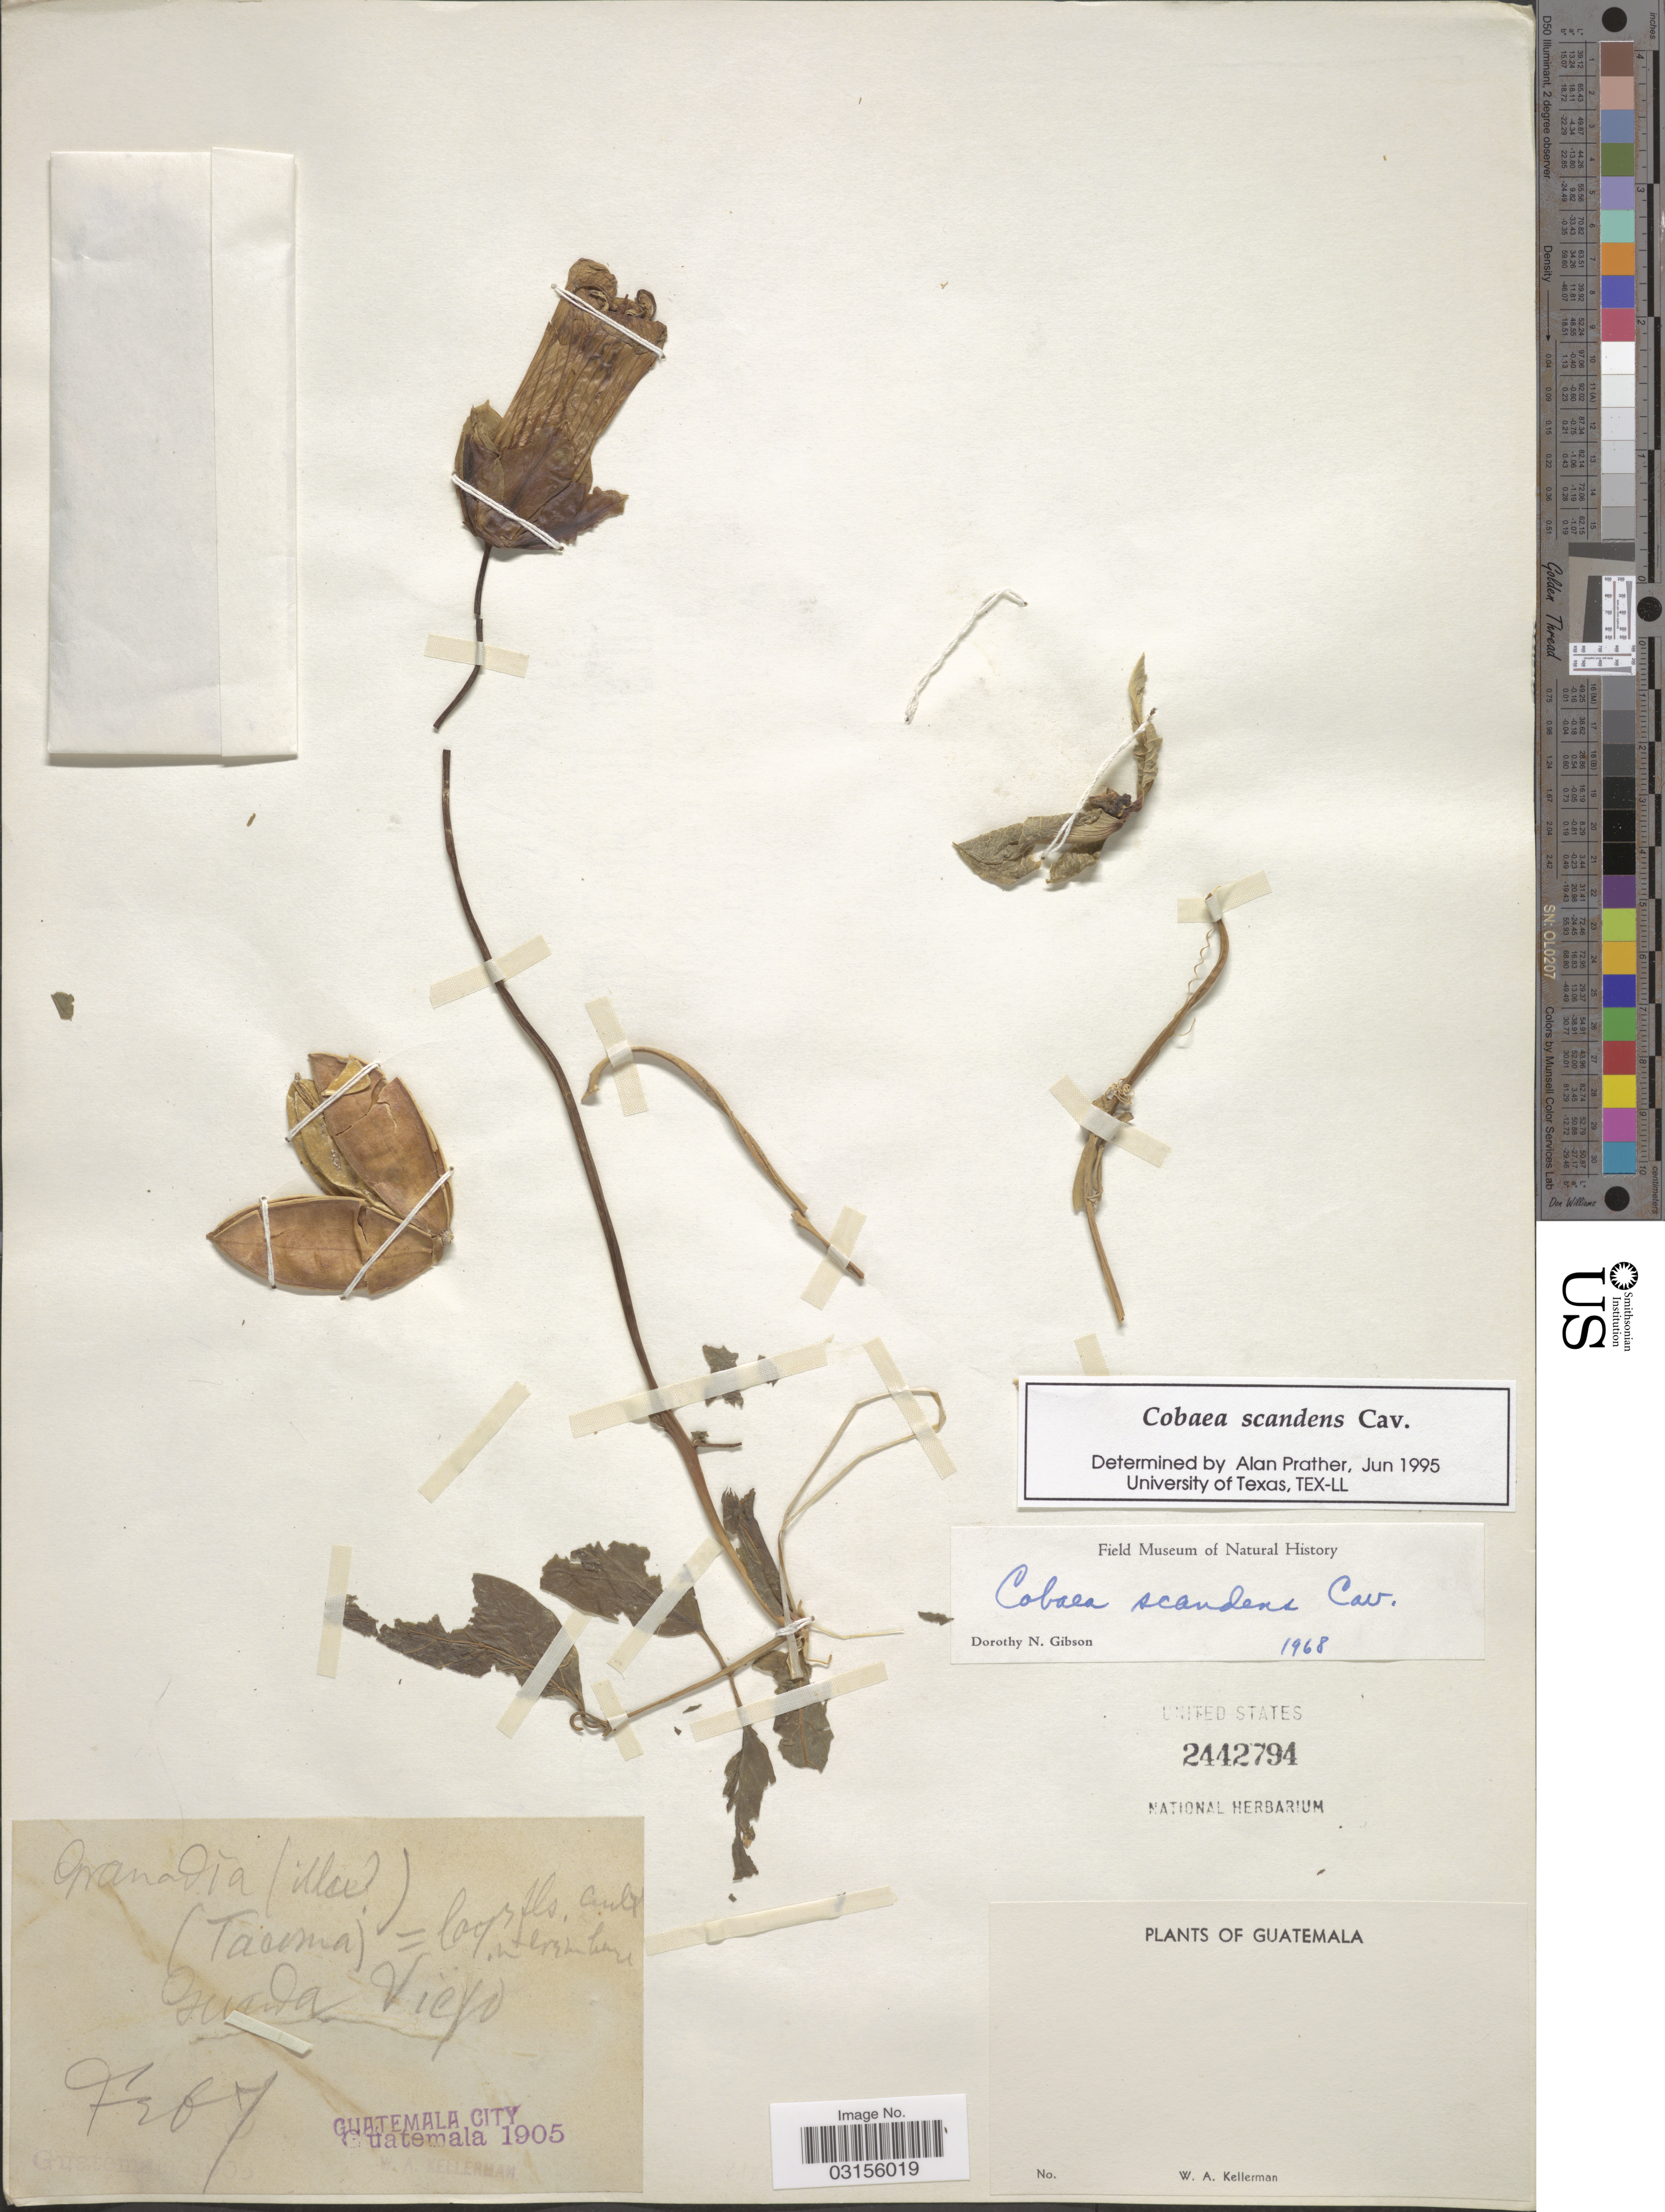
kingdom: Plantae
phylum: Tracheophyta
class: Magnoliopsida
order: Ericales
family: Polemoniaceae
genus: Cobaea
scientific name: Cobaea scandens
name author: Cav.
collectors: W. Kellerman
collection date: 1905-02-07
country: Guatemala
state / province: Guatemala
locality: Guarda Viejo.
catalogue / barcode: US 2442794